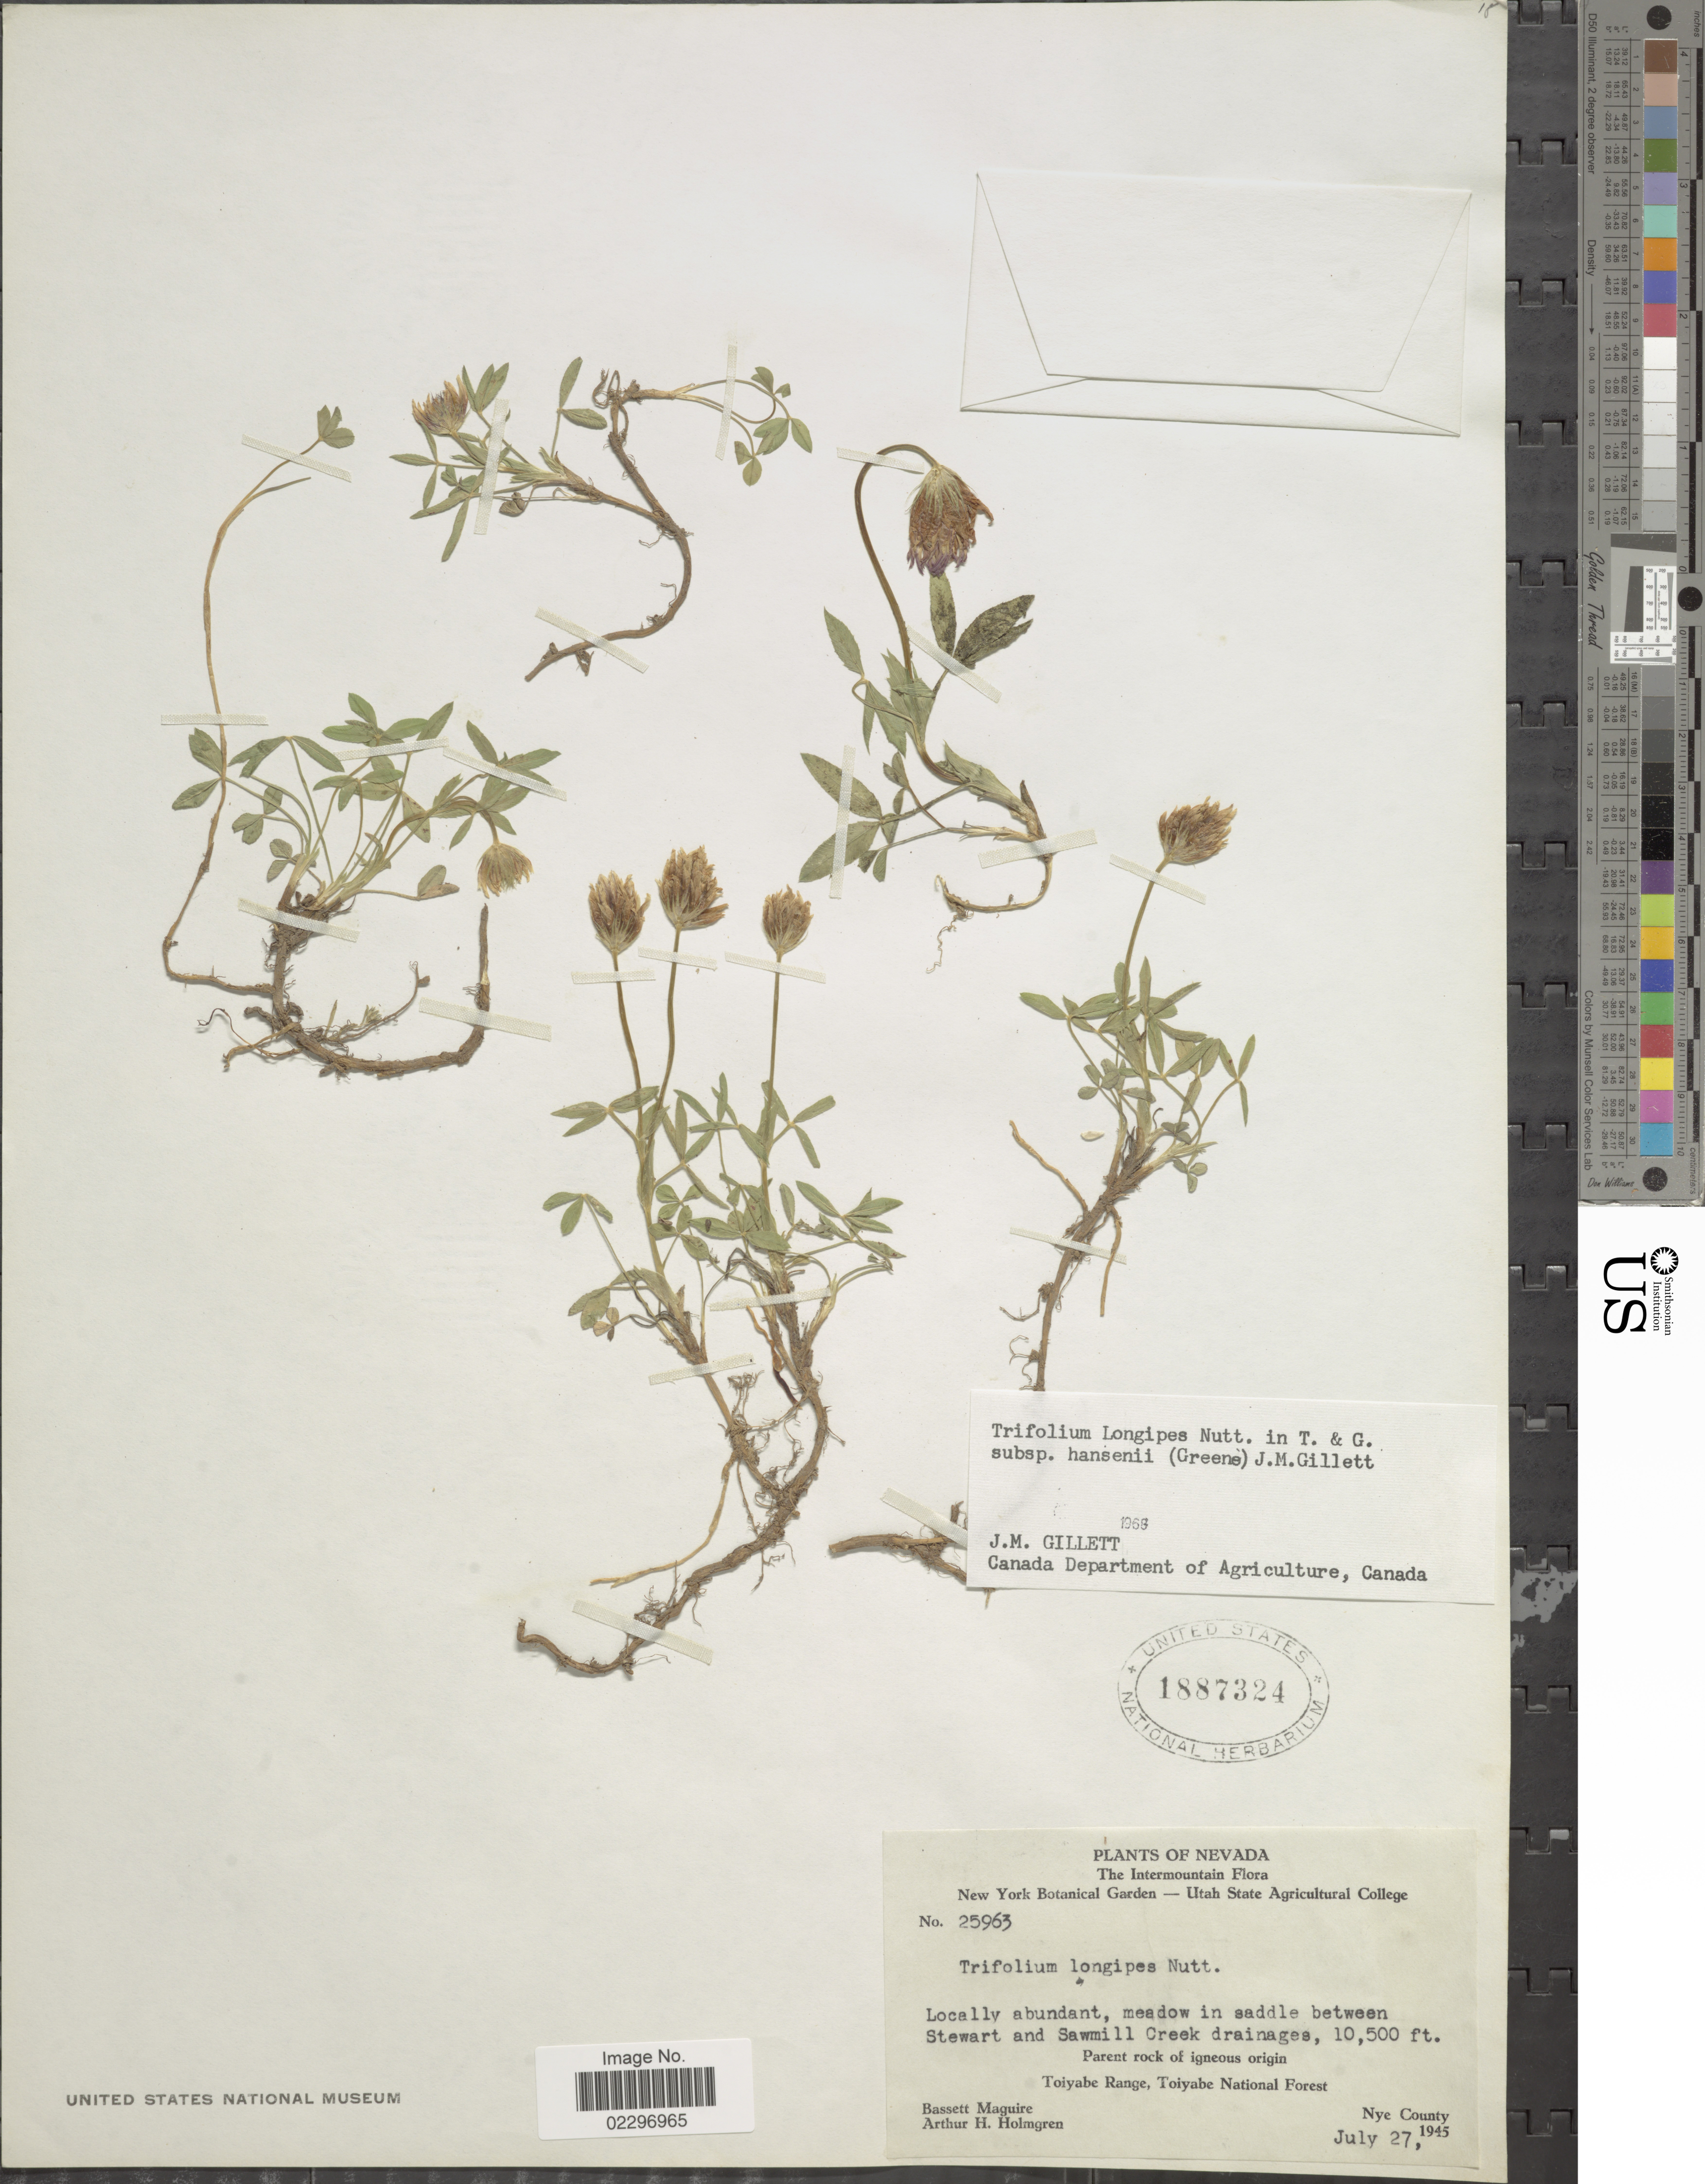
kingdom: Plantae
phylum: Tracheophyta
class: Magnoliopsida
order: Fabales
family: Fabaceae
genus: Trifolium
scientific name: Trifolium longipes subsp. hansenii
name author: (Greene) J.M. Gillett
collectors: B. Maguire & A. H. Holmgren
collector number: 25963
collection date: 1945-07-27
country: United States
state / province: Nevada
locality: The Intermountain, Locally abundant, meadow in saddle between Stewart and Sawmill Creek drainage, Parent rock of igneous origin Toiyabe Range, Toiyabe National Forest, Nye County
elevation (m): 3200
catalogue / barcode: US 1887324